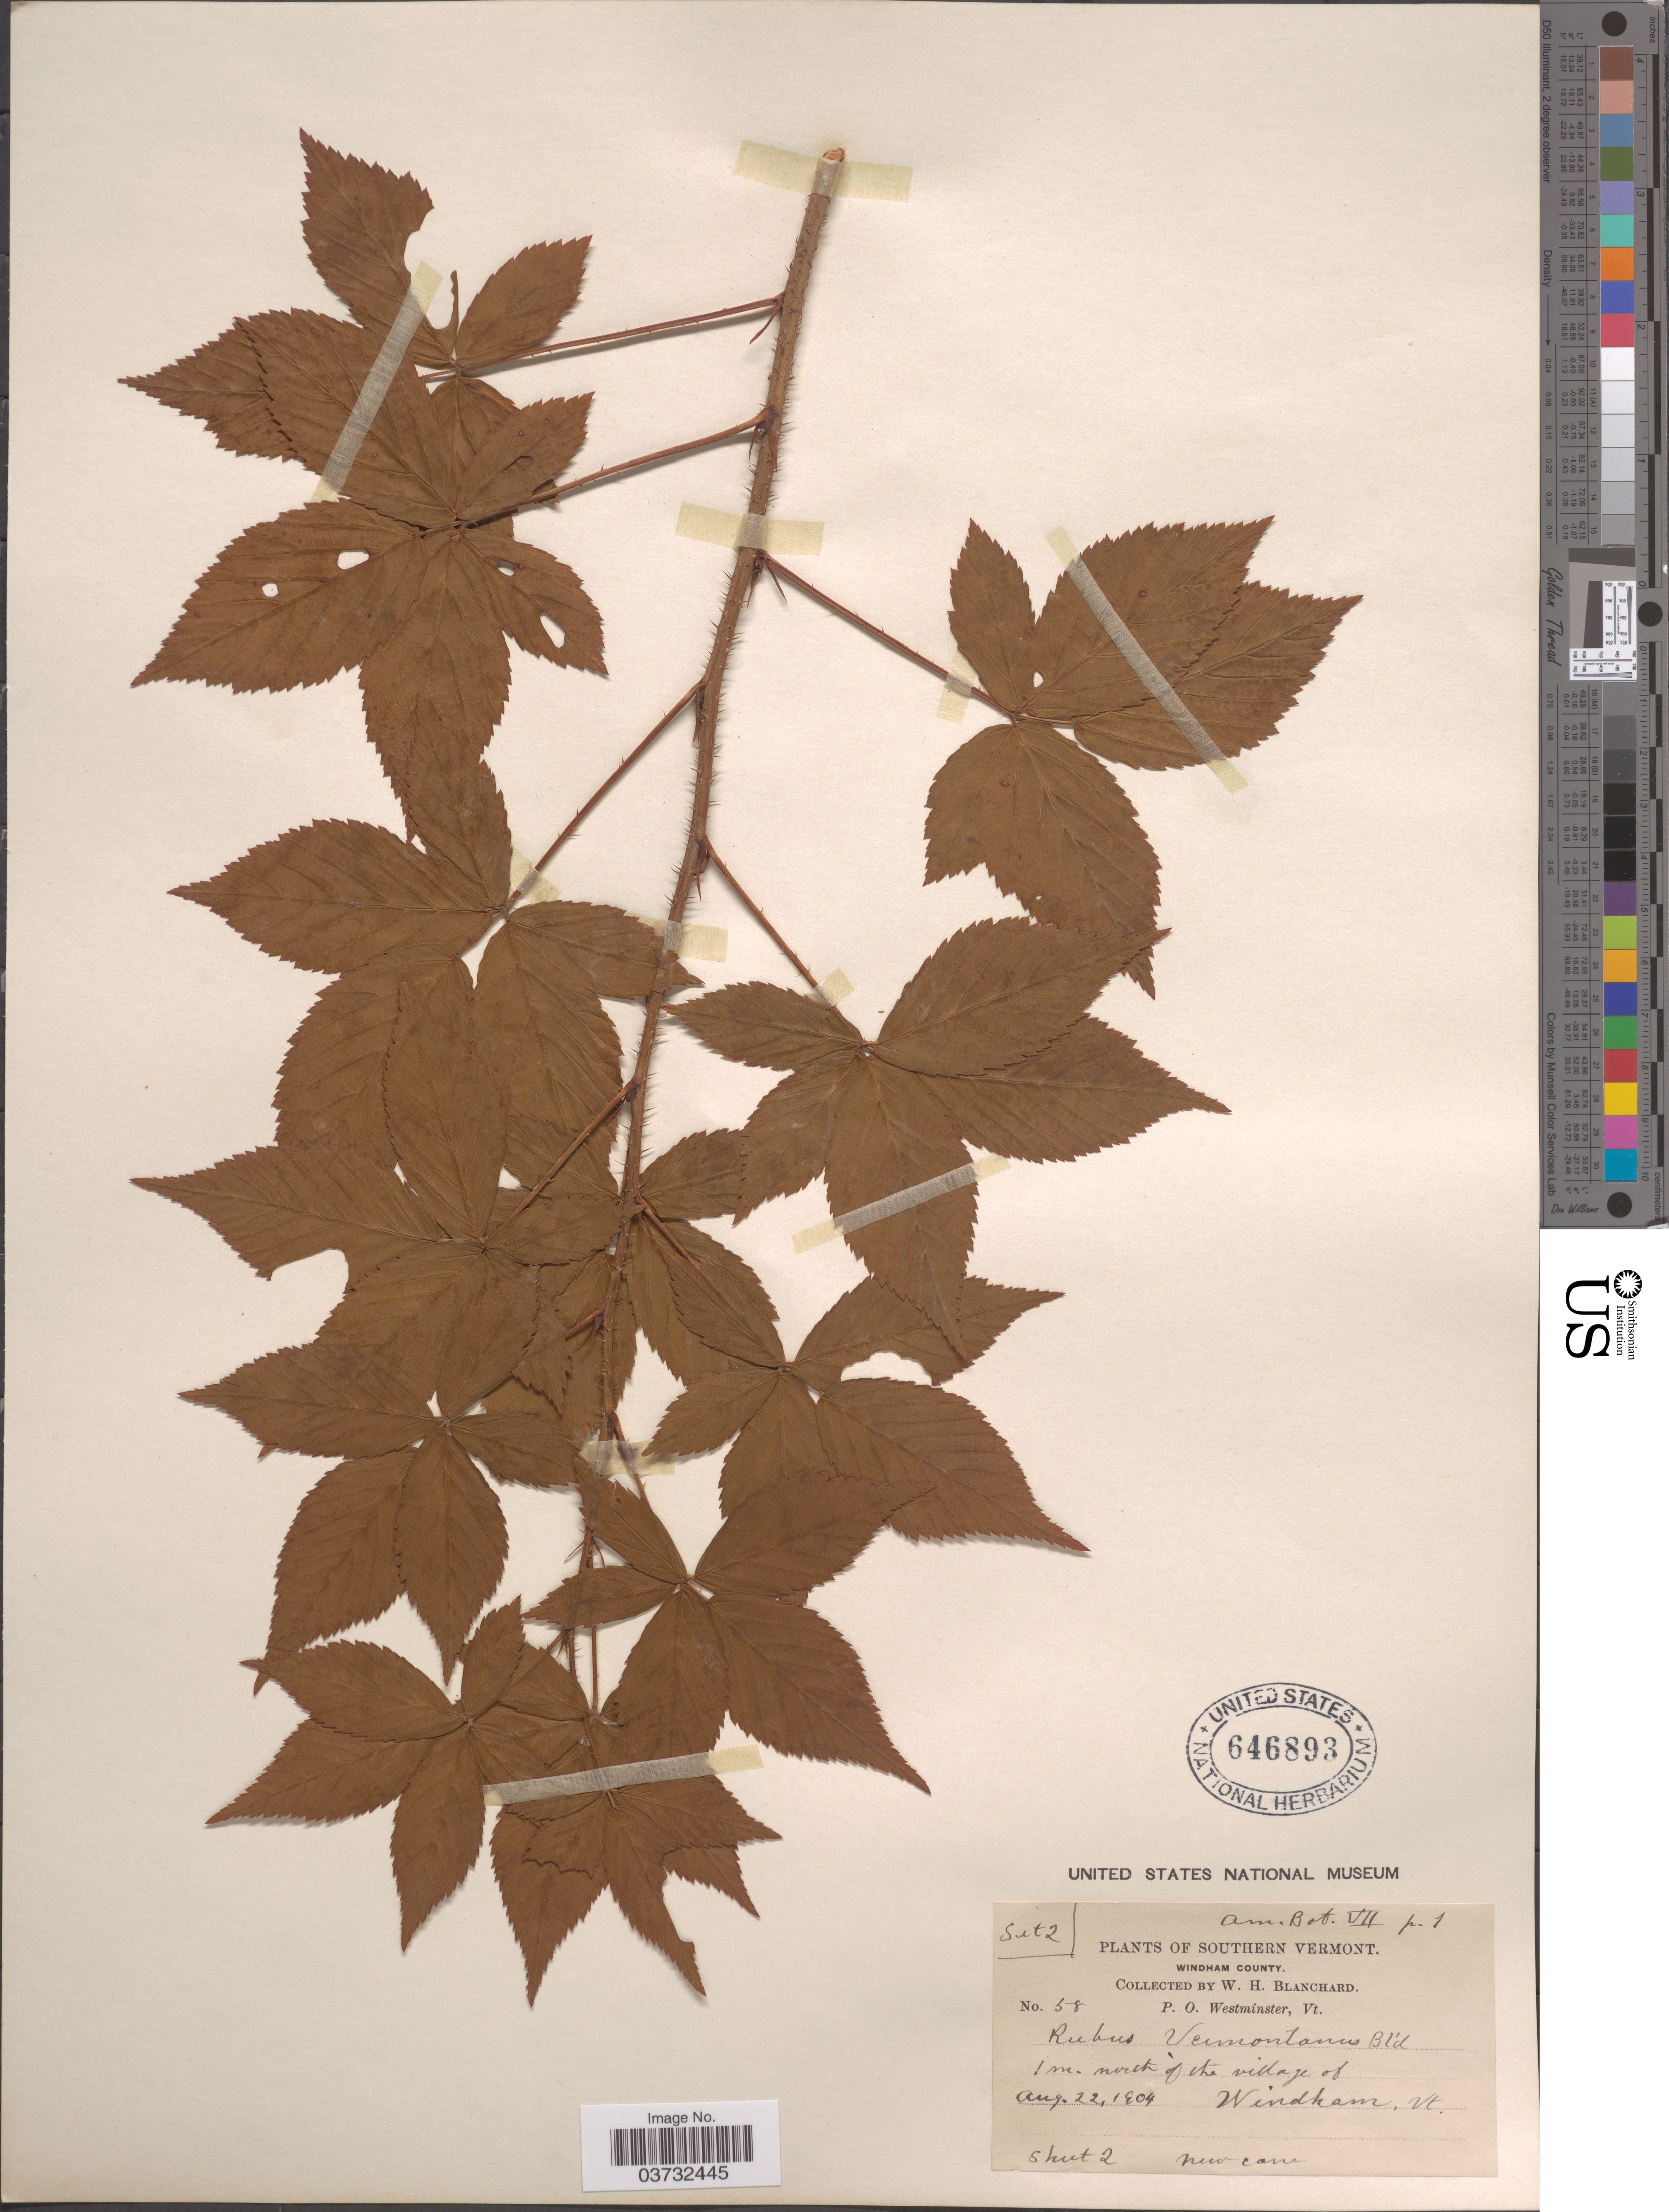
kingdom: Plantae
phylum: Tracheophyta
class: Magnoliopsida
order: Rosales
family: Rosaceae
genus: Rubus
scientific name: Rubus vermontanus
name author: Blanch.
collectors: W. H. Blanchard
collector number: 58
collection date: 1904-08-22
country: United States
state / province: Vermont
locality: Southern Vermont. Windham County. 1 m. north of the village of Windham.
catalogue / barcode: US 646893